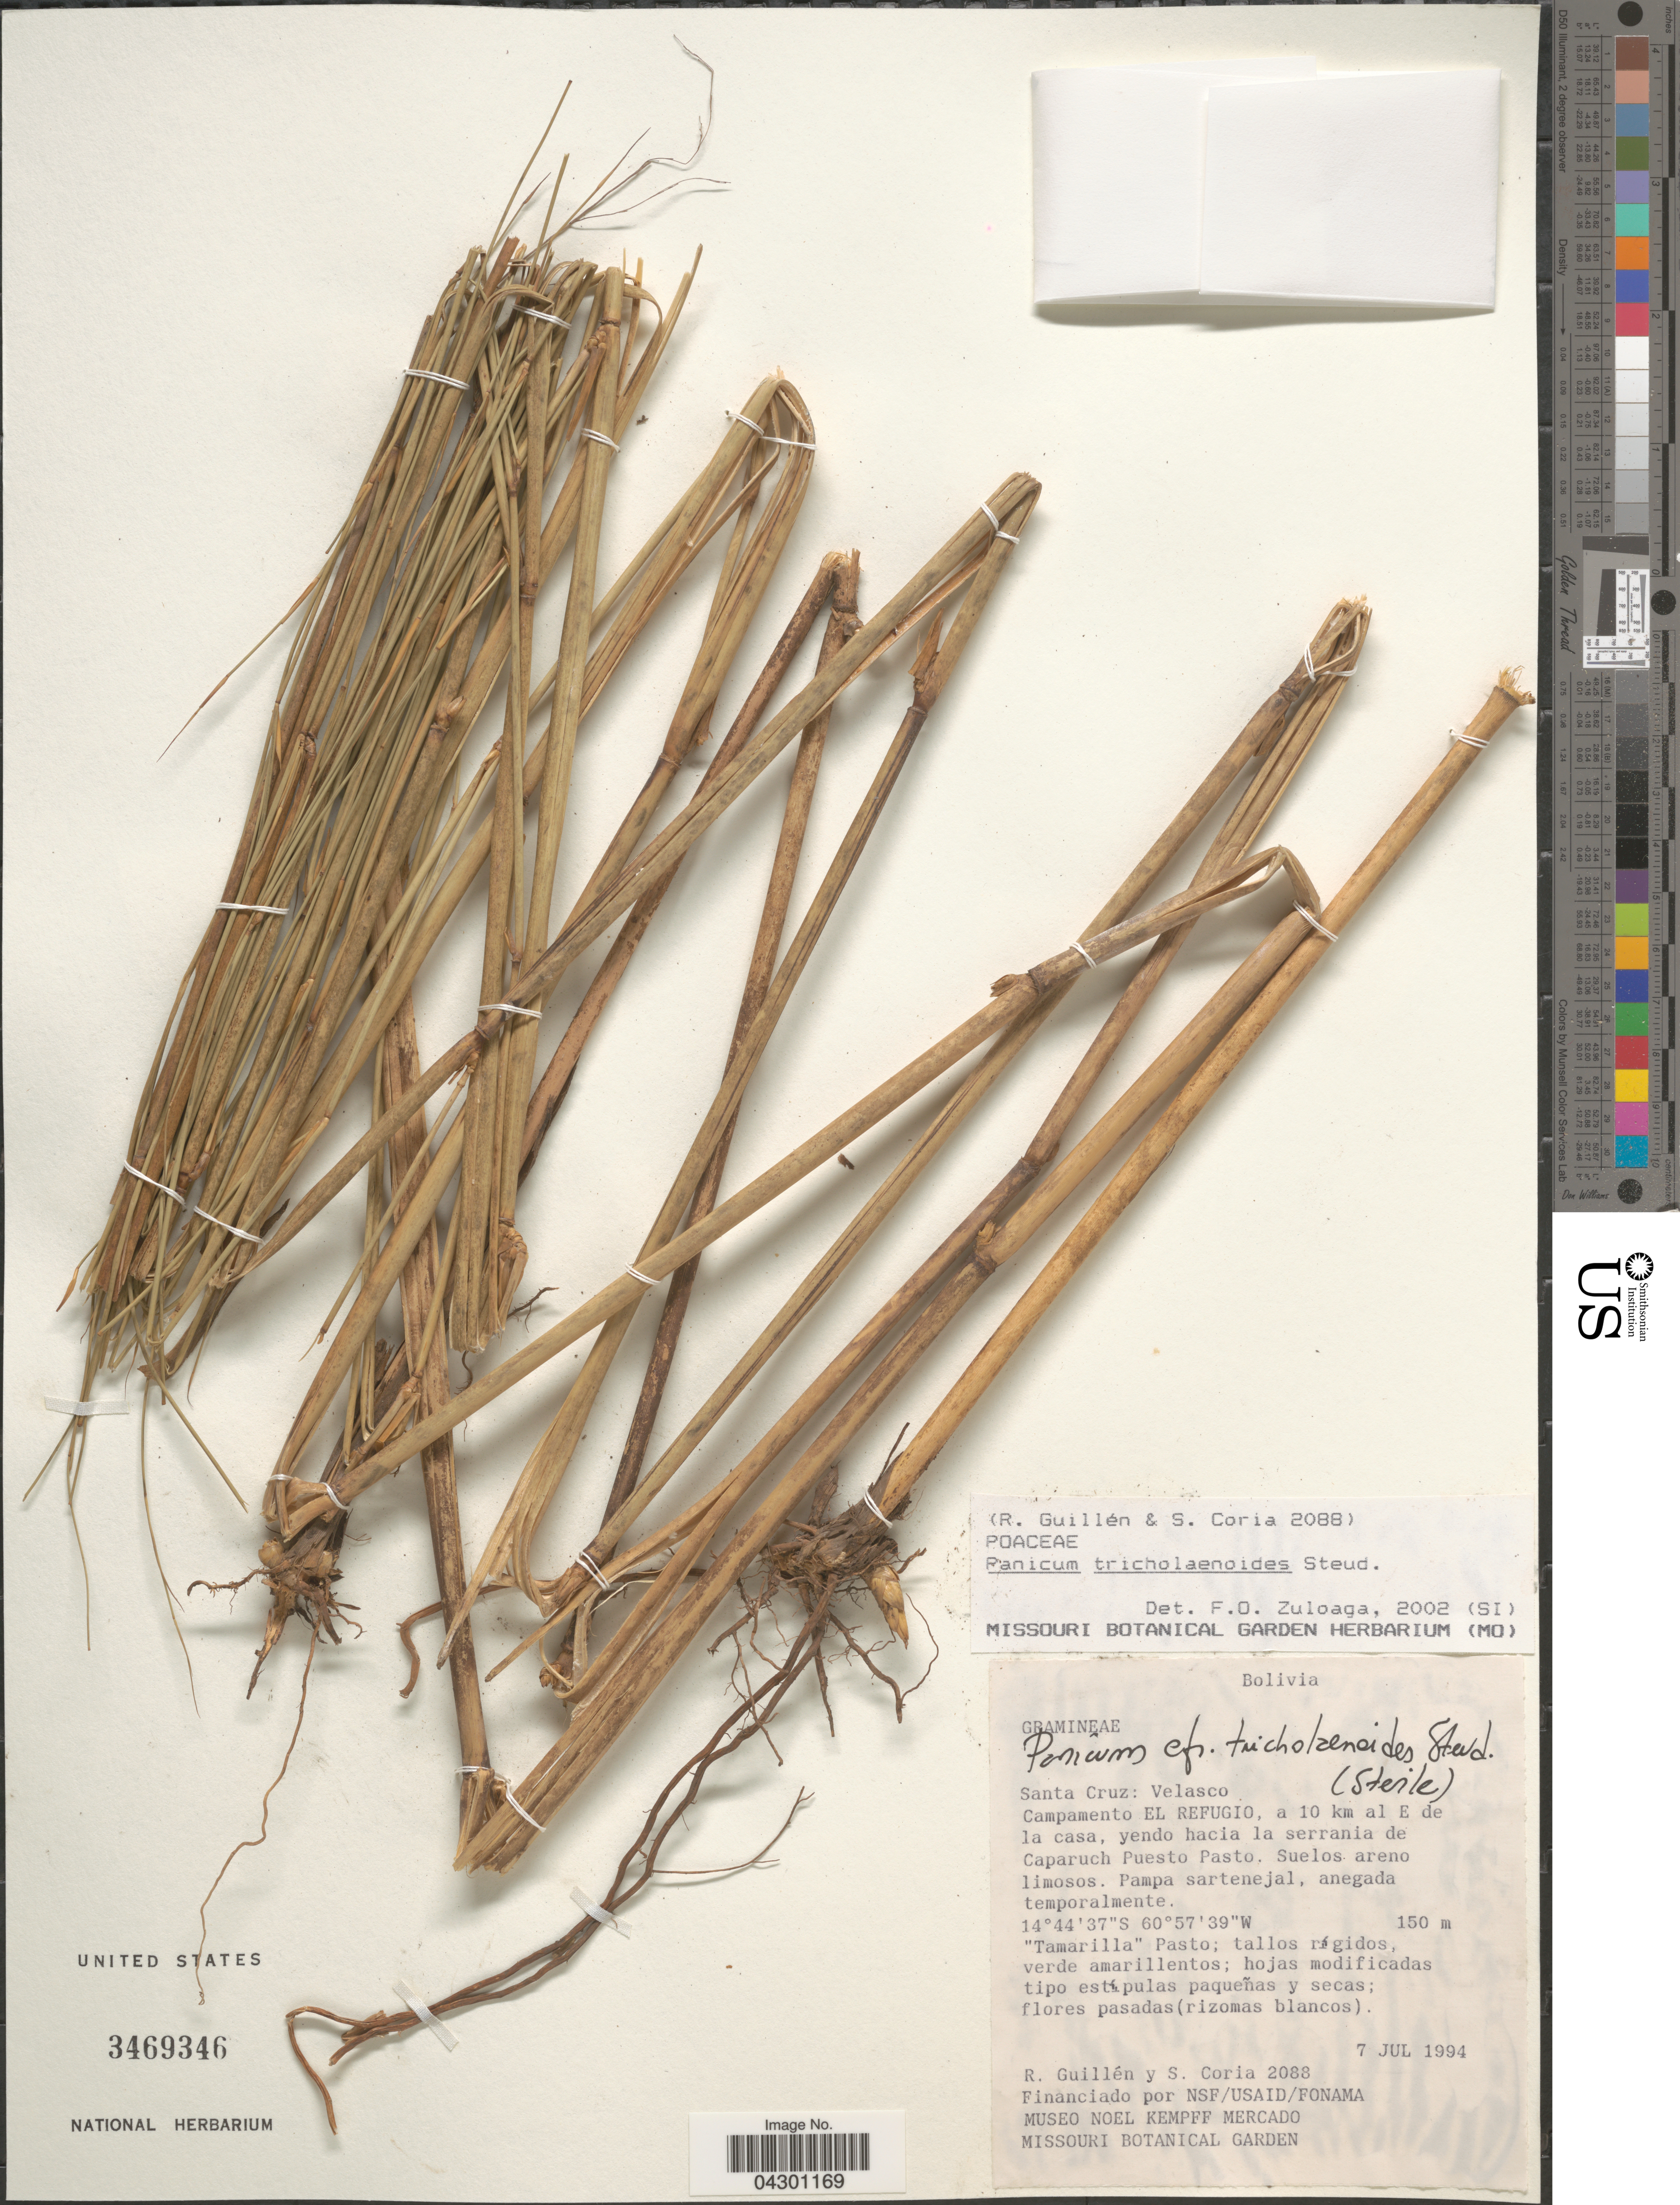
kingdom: Plantae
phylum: Tracheophyta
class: Liliopsida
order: Poales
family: Poaceae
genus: Panicum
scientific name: Panicum tricholaenoides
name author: Steud.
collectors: R. Guillen & S. Coria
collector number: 2088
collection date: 1994-07-07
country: Bolivia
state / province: Santa Cruz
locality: Velasco. Campamento El Refugio, a 10 km al E de la casa, yendo hacia la serrania de Caparuch Puesto Pasto.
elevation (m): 150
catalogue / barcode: US 3469346